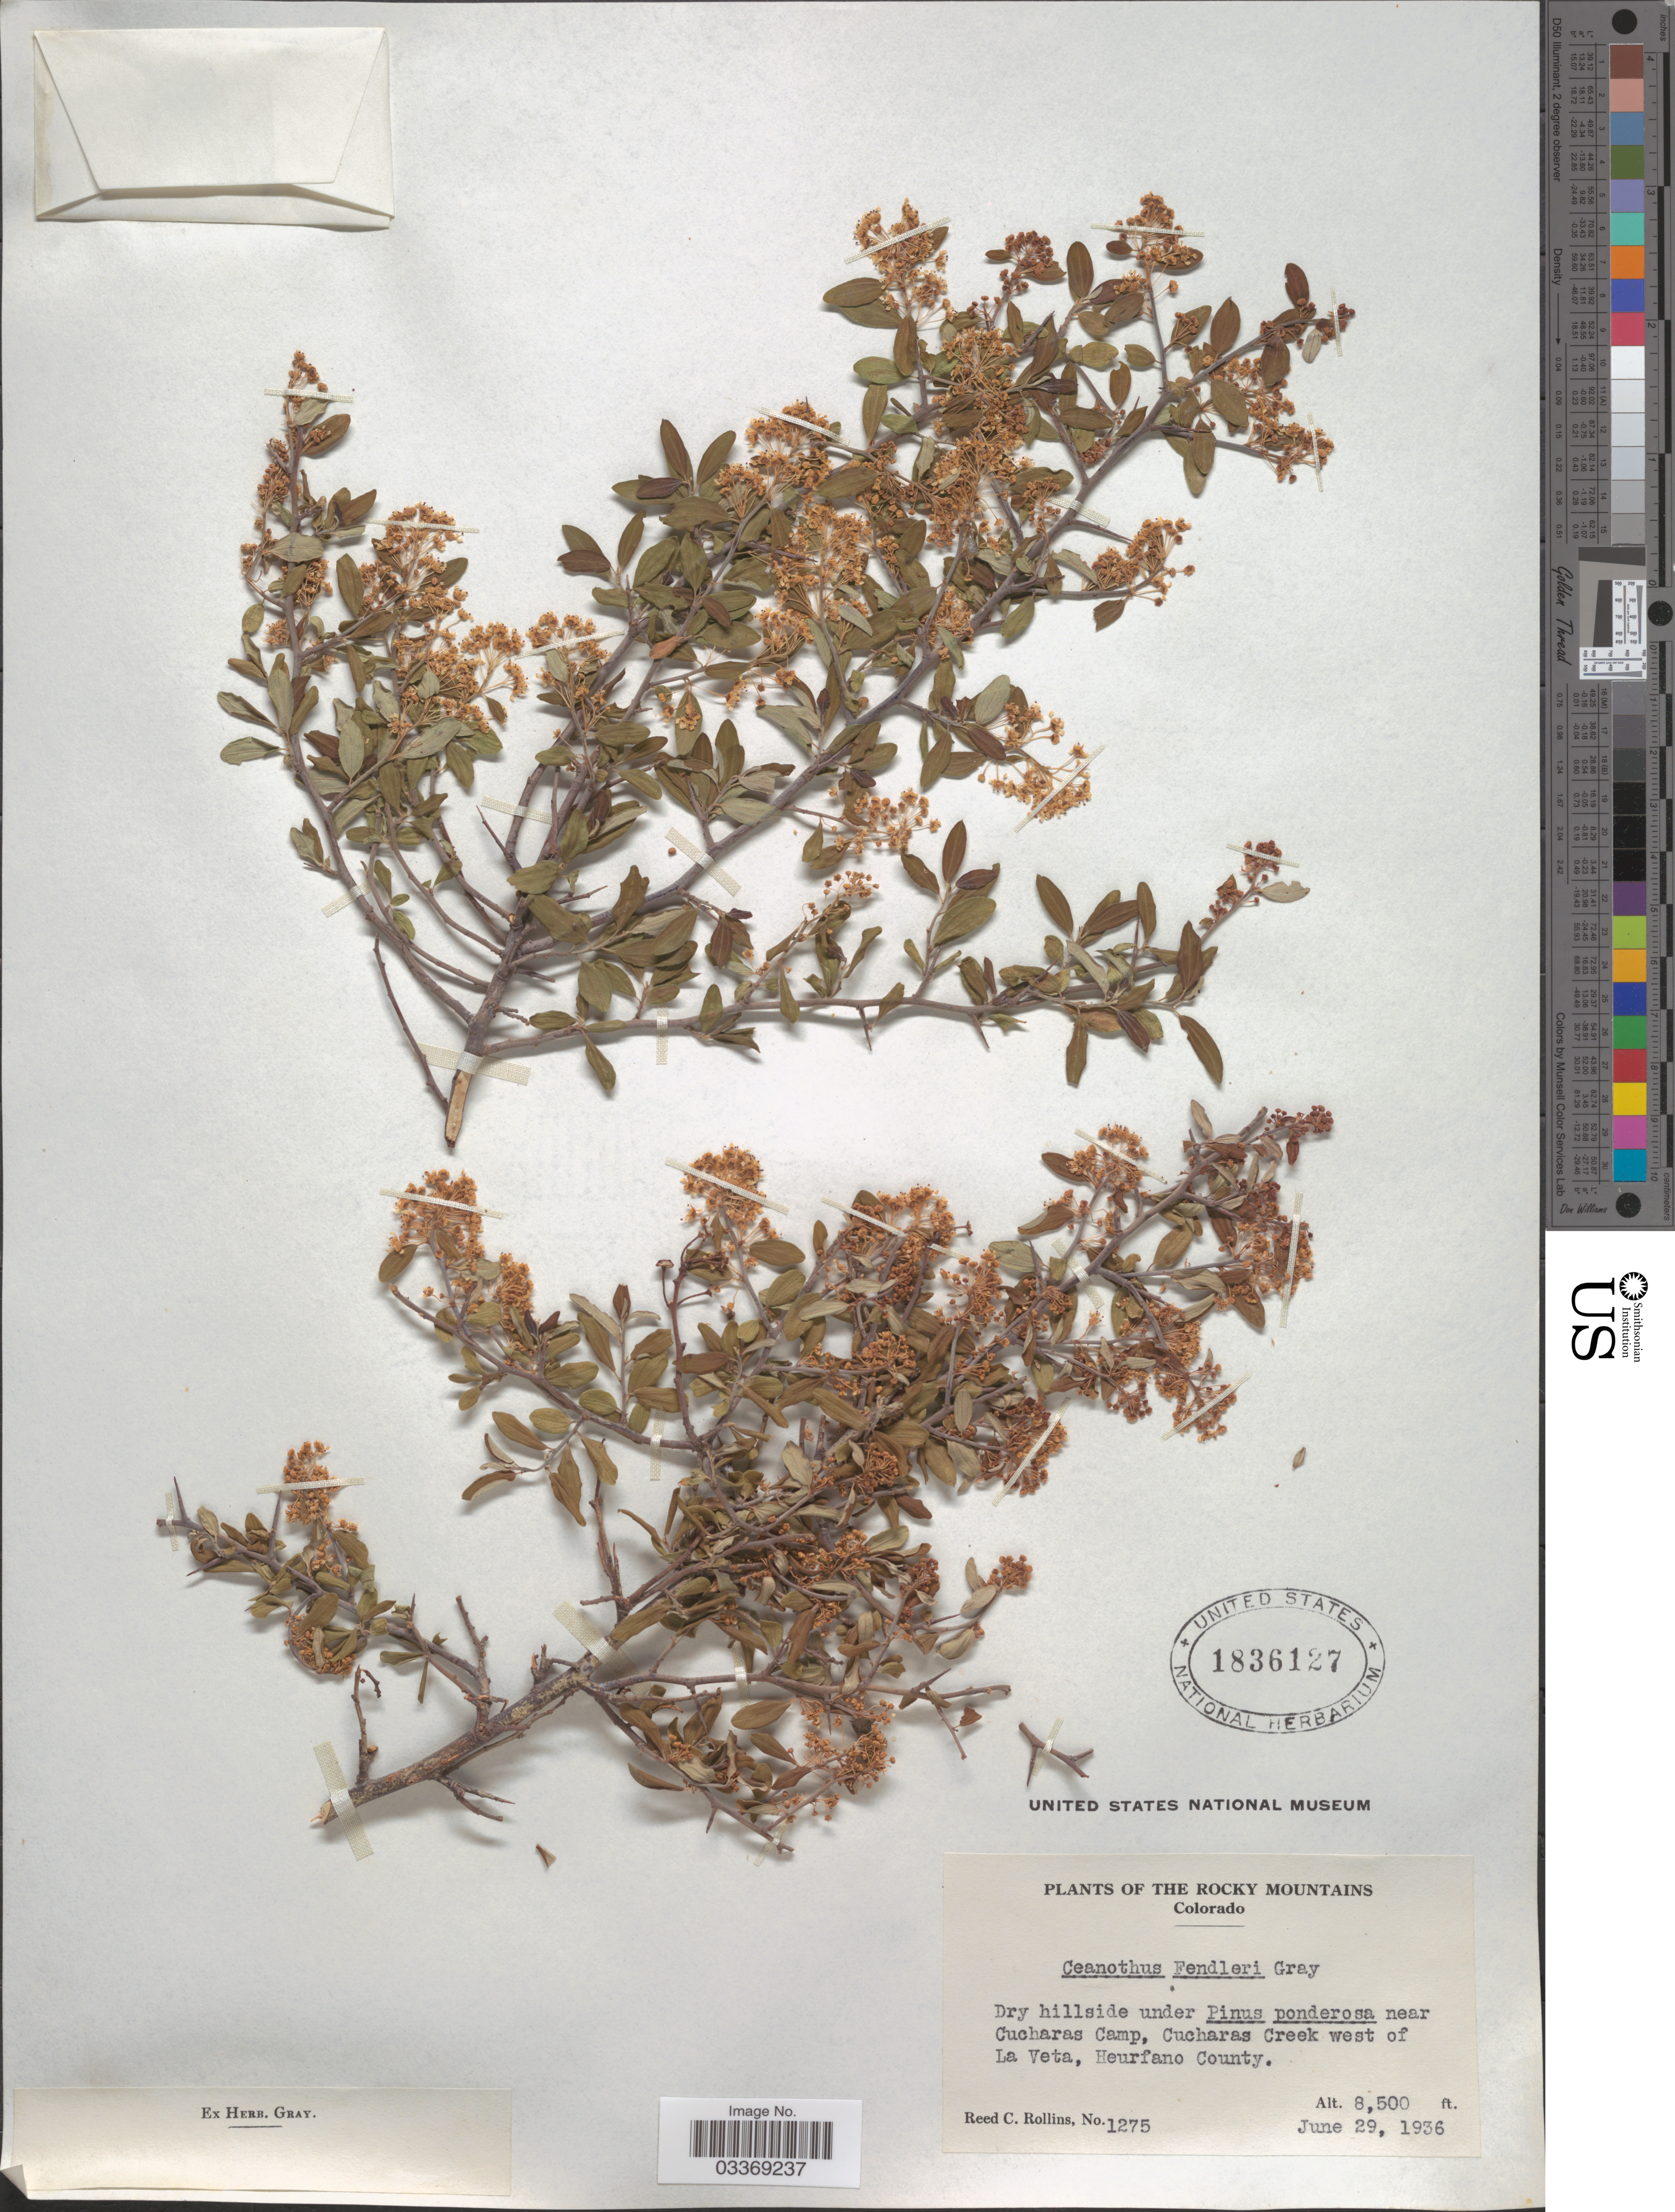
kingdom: Plantae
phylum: Tracheophyta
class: Magnoliopsida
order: Rosales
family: Rhamnaceae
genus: Ceanothus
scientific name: Ceanothus fendleri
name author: A. Gray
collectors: R. C. Rollins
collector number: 1275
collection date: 1936-06-29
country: United States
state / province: Colorado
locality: The Rocky Mountains, near Cucharas Camp, Cucharas Creek west of La Veta, Heurfano County.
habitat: dry hillside under Pinus Pondeross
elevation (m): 2591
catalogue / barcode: US 1836127